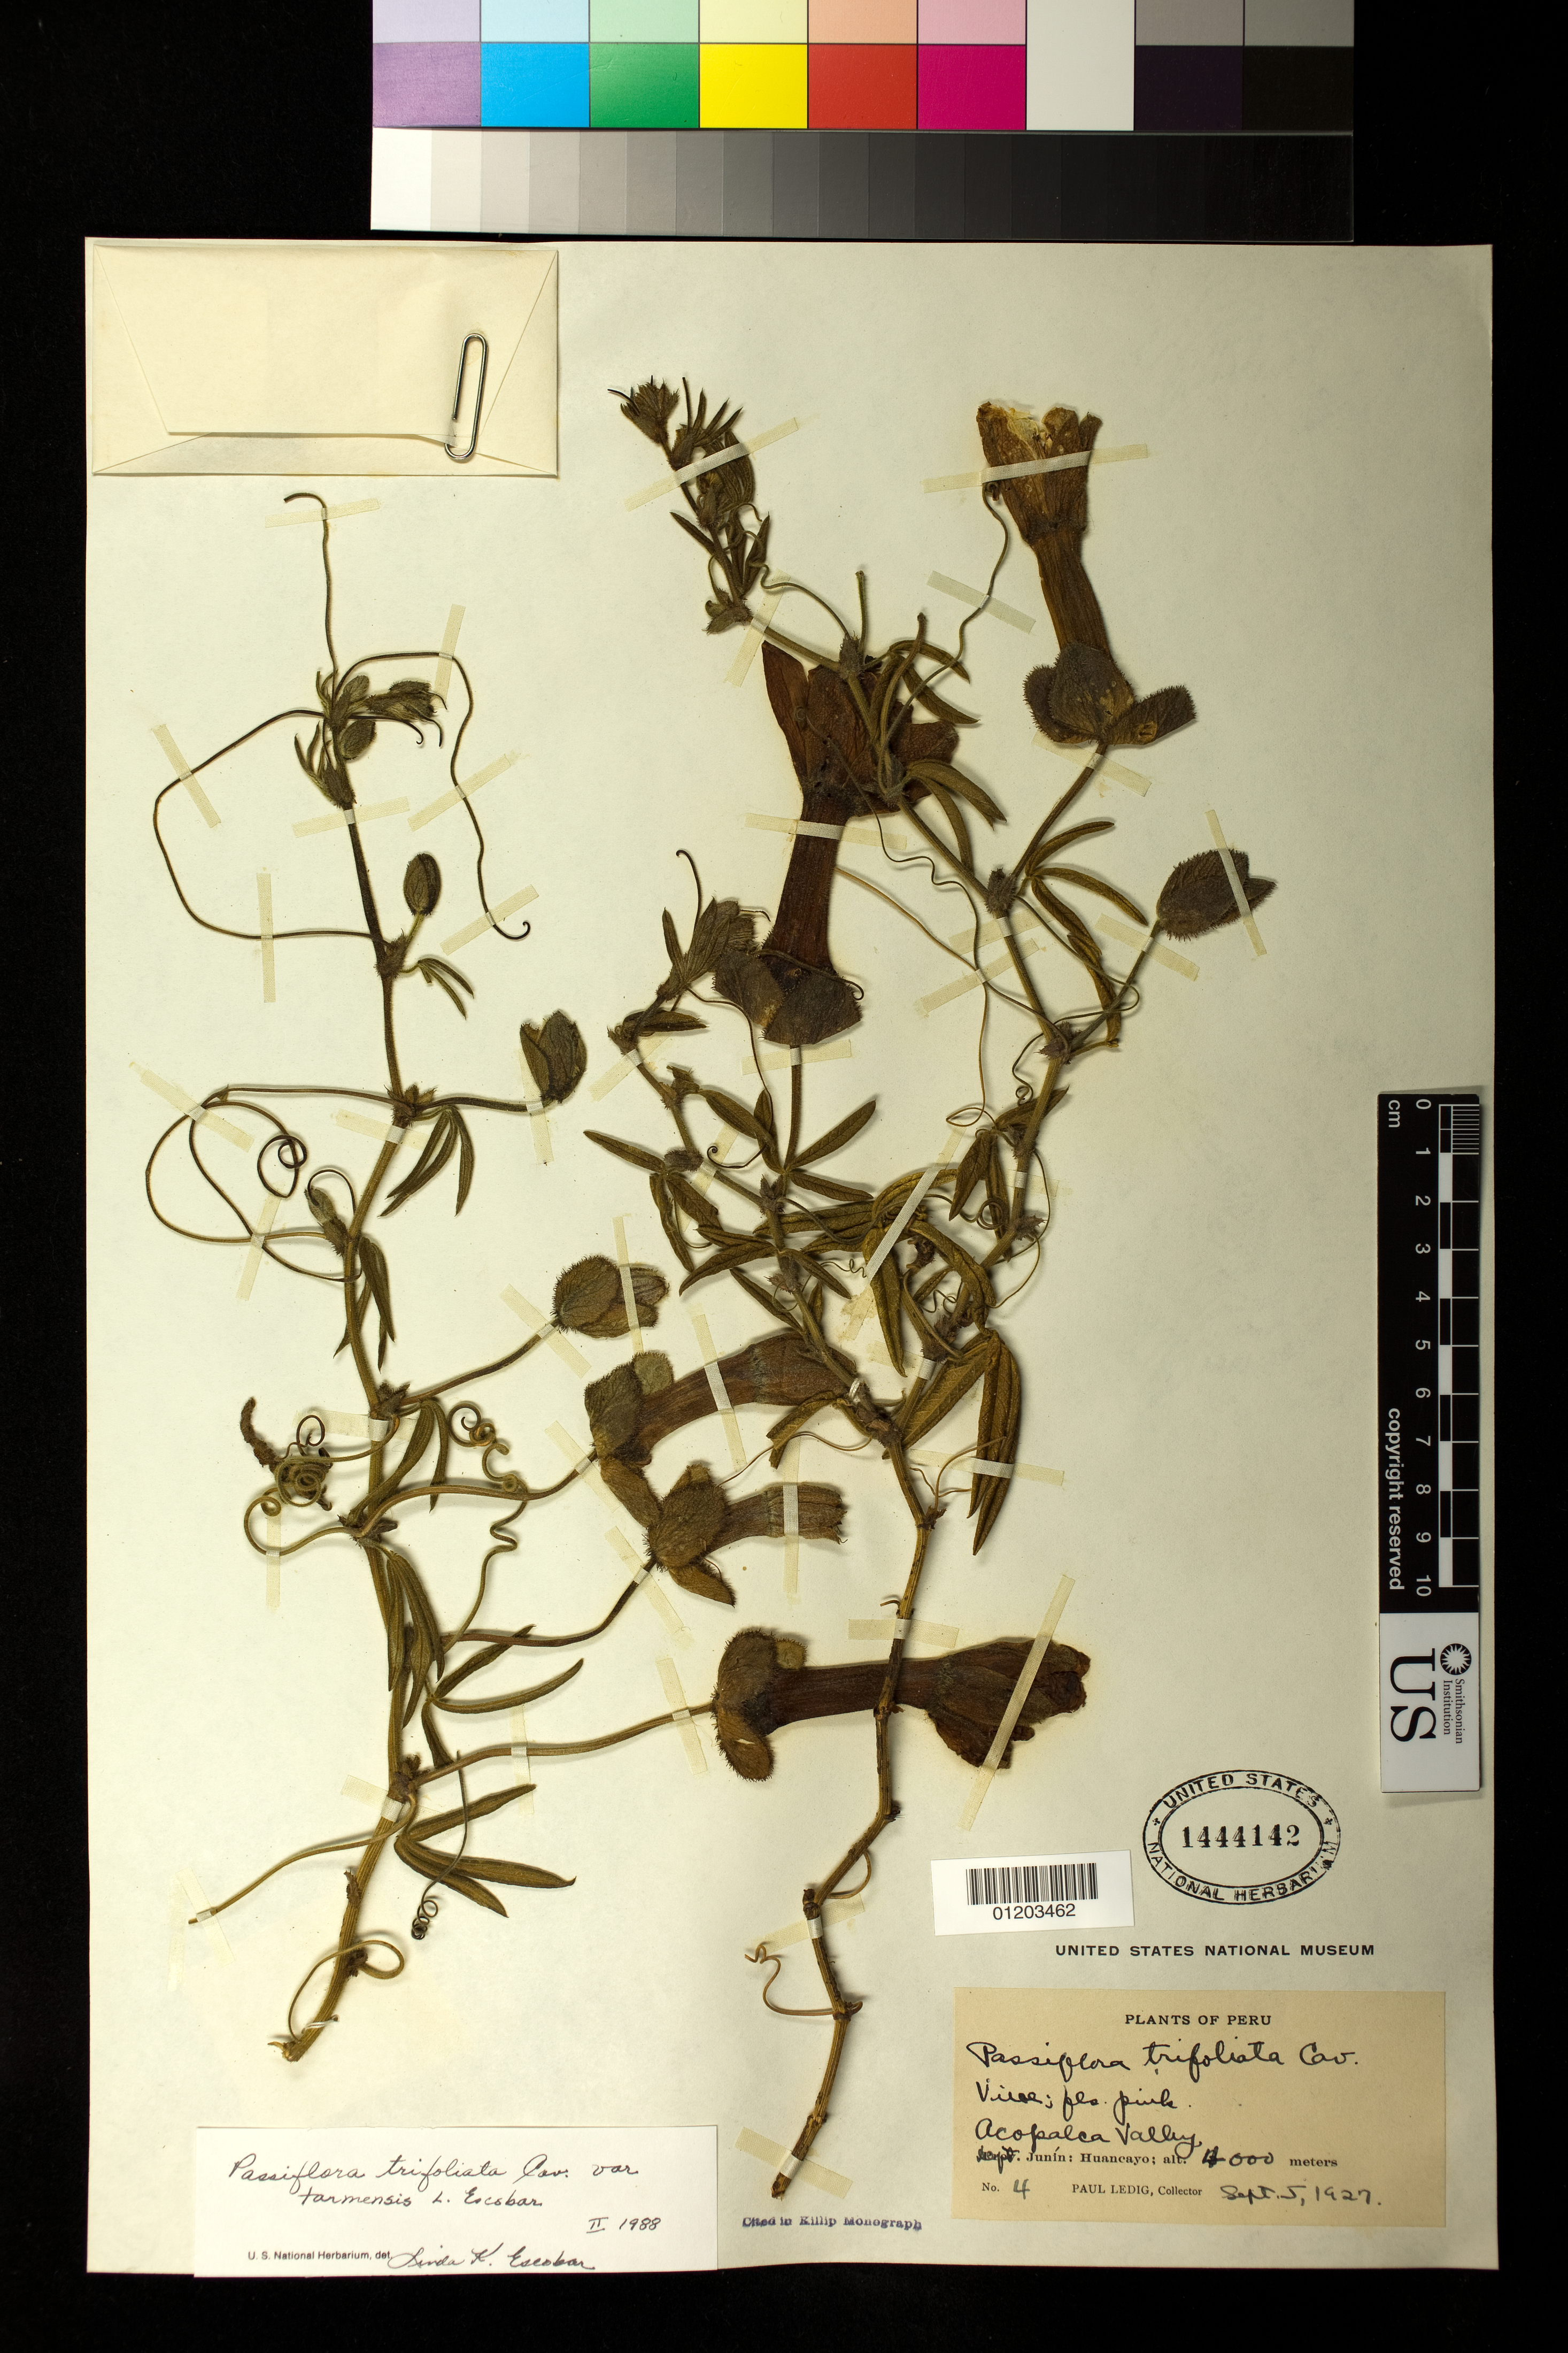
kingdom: Plantae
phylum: Tracheophyta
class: Magnoliopsida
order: Malpighiales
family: Passifloraceae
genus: Passiflora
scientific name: Passiflora trifoliata var. tarmensis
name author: L.K. Escobar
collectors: P. Ledig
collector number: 4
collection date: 1927-09-05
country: Peru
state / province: Junín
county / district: Huancayo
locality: Acopalca Valley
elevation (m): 4000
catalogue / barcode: US 1444142